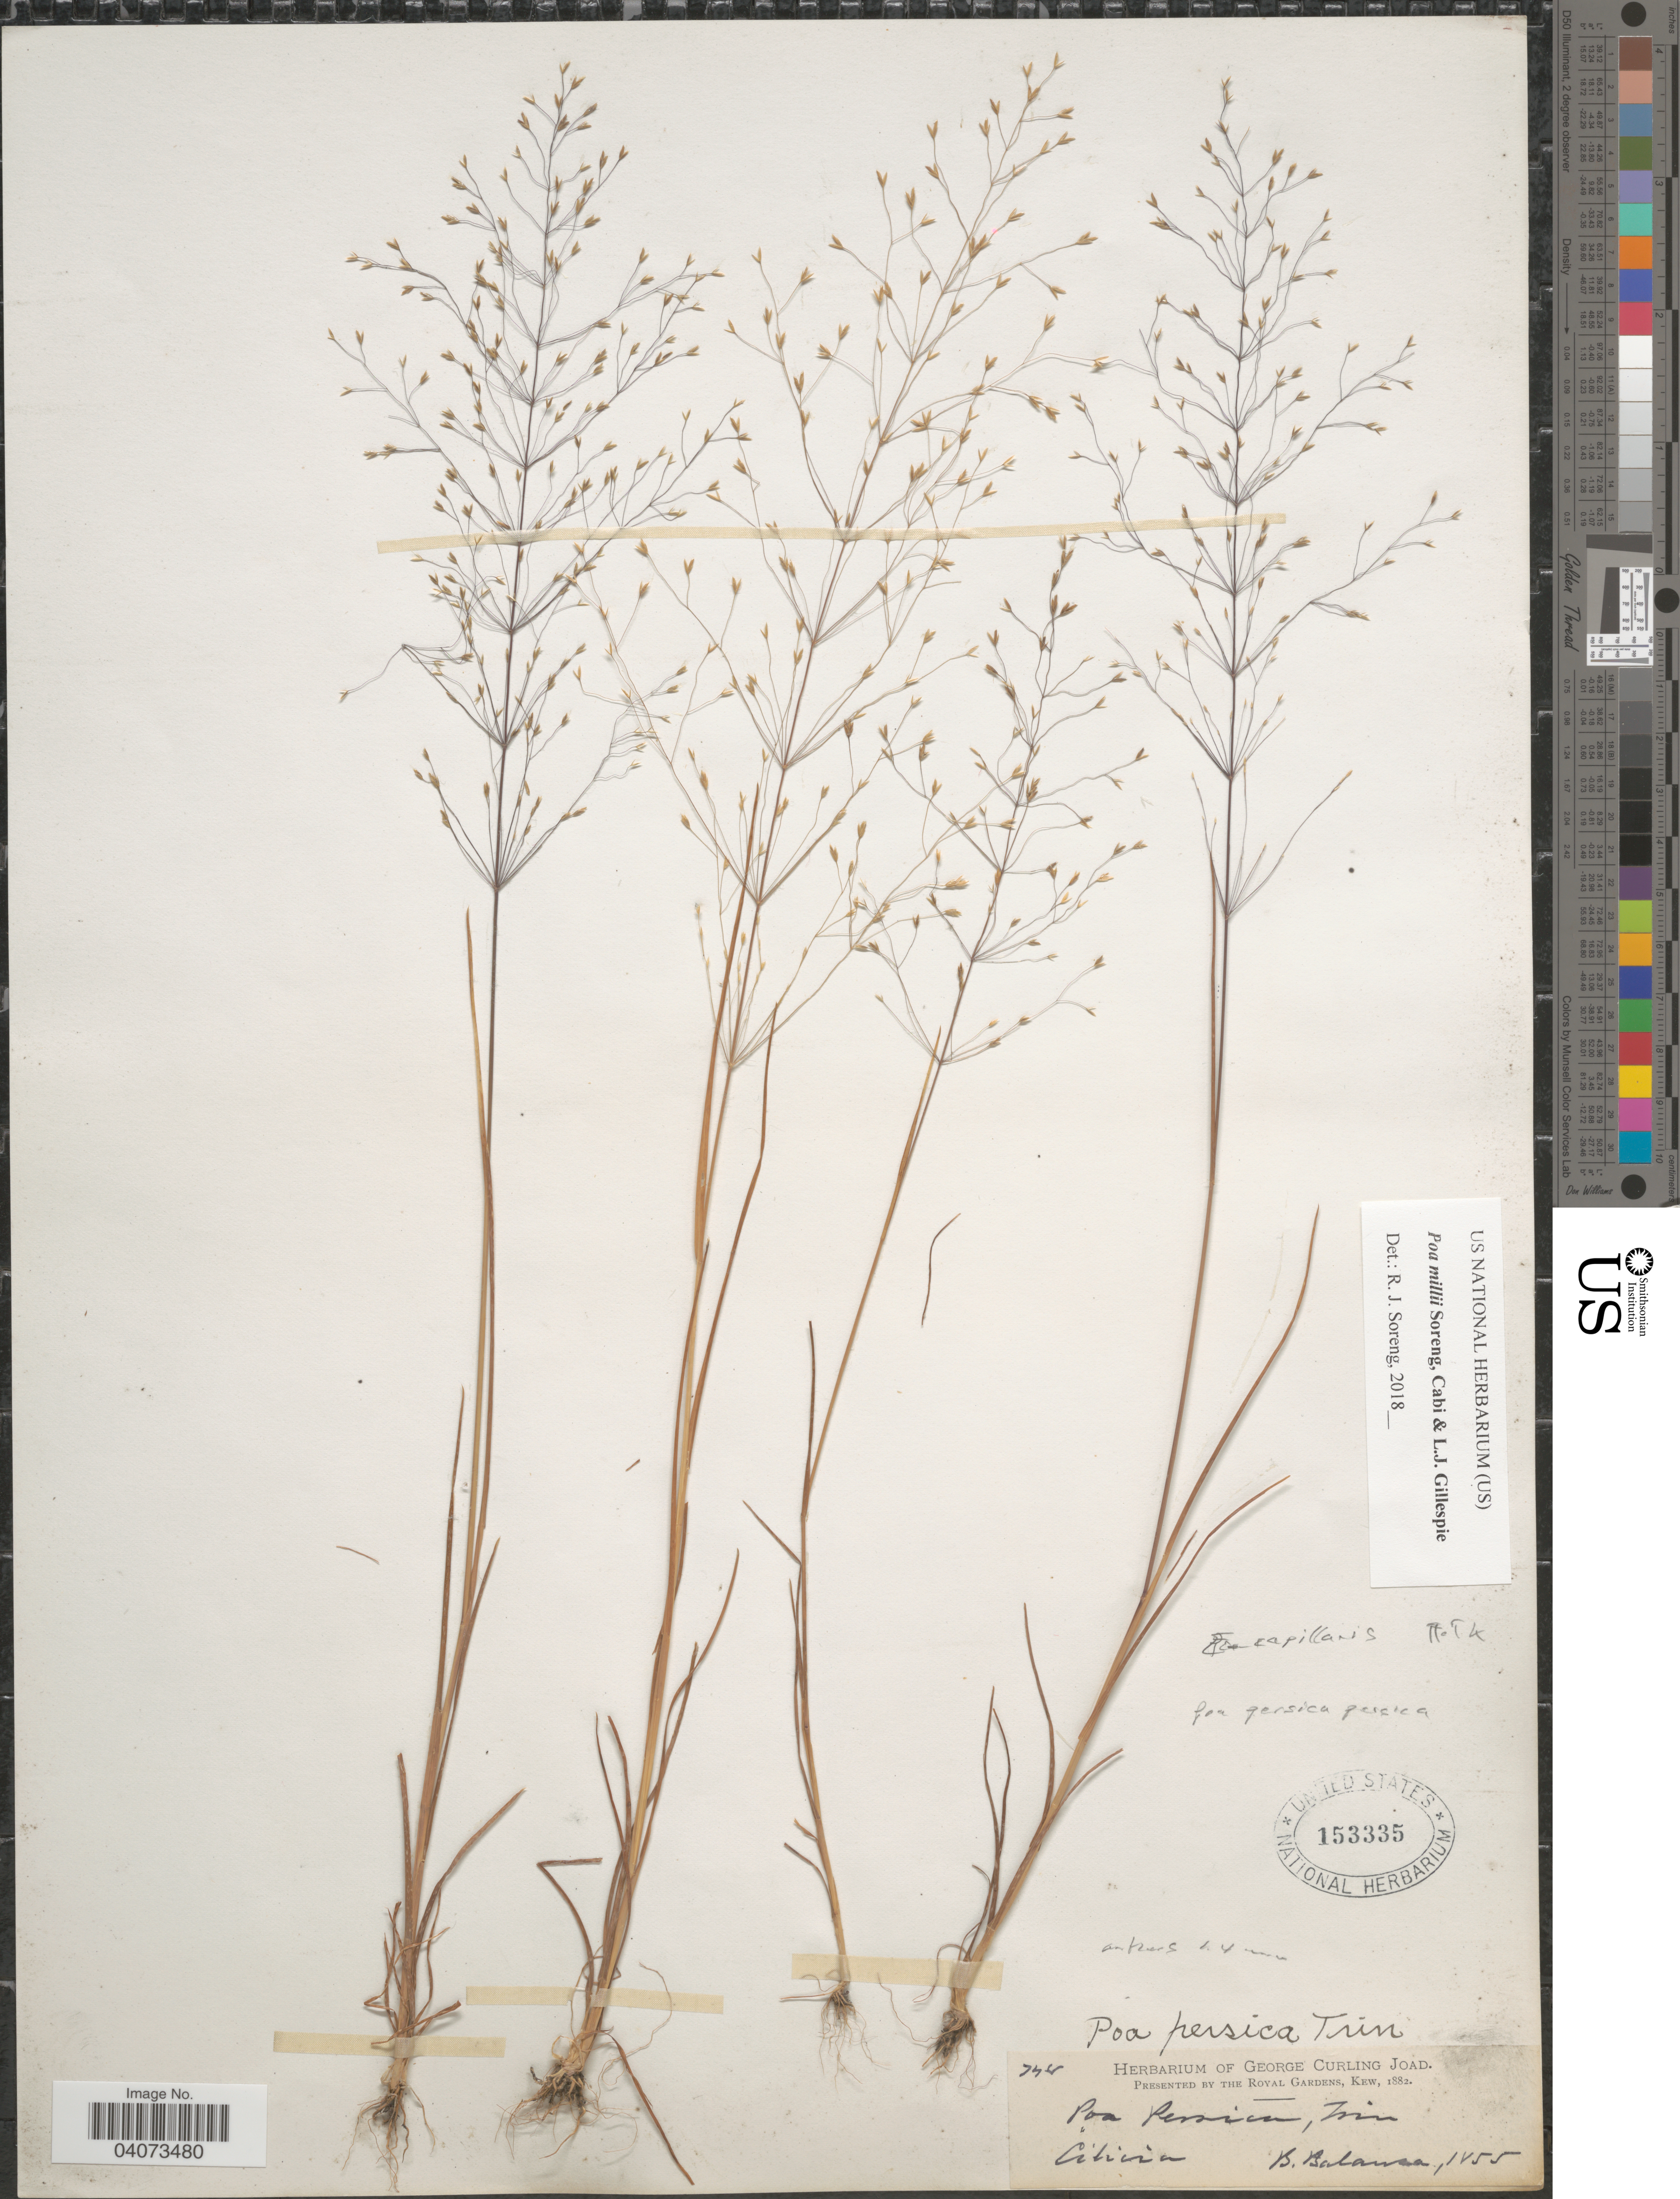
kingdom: Plantae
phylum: Tracheophyta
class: Liliopsida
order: Poales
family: Poaceae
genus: Poa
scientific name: Poa millii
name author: Soreng et al.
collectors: B. Balansa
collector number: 744*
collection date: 1855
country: Turkey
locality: Cilicia.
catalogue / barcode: US 153335